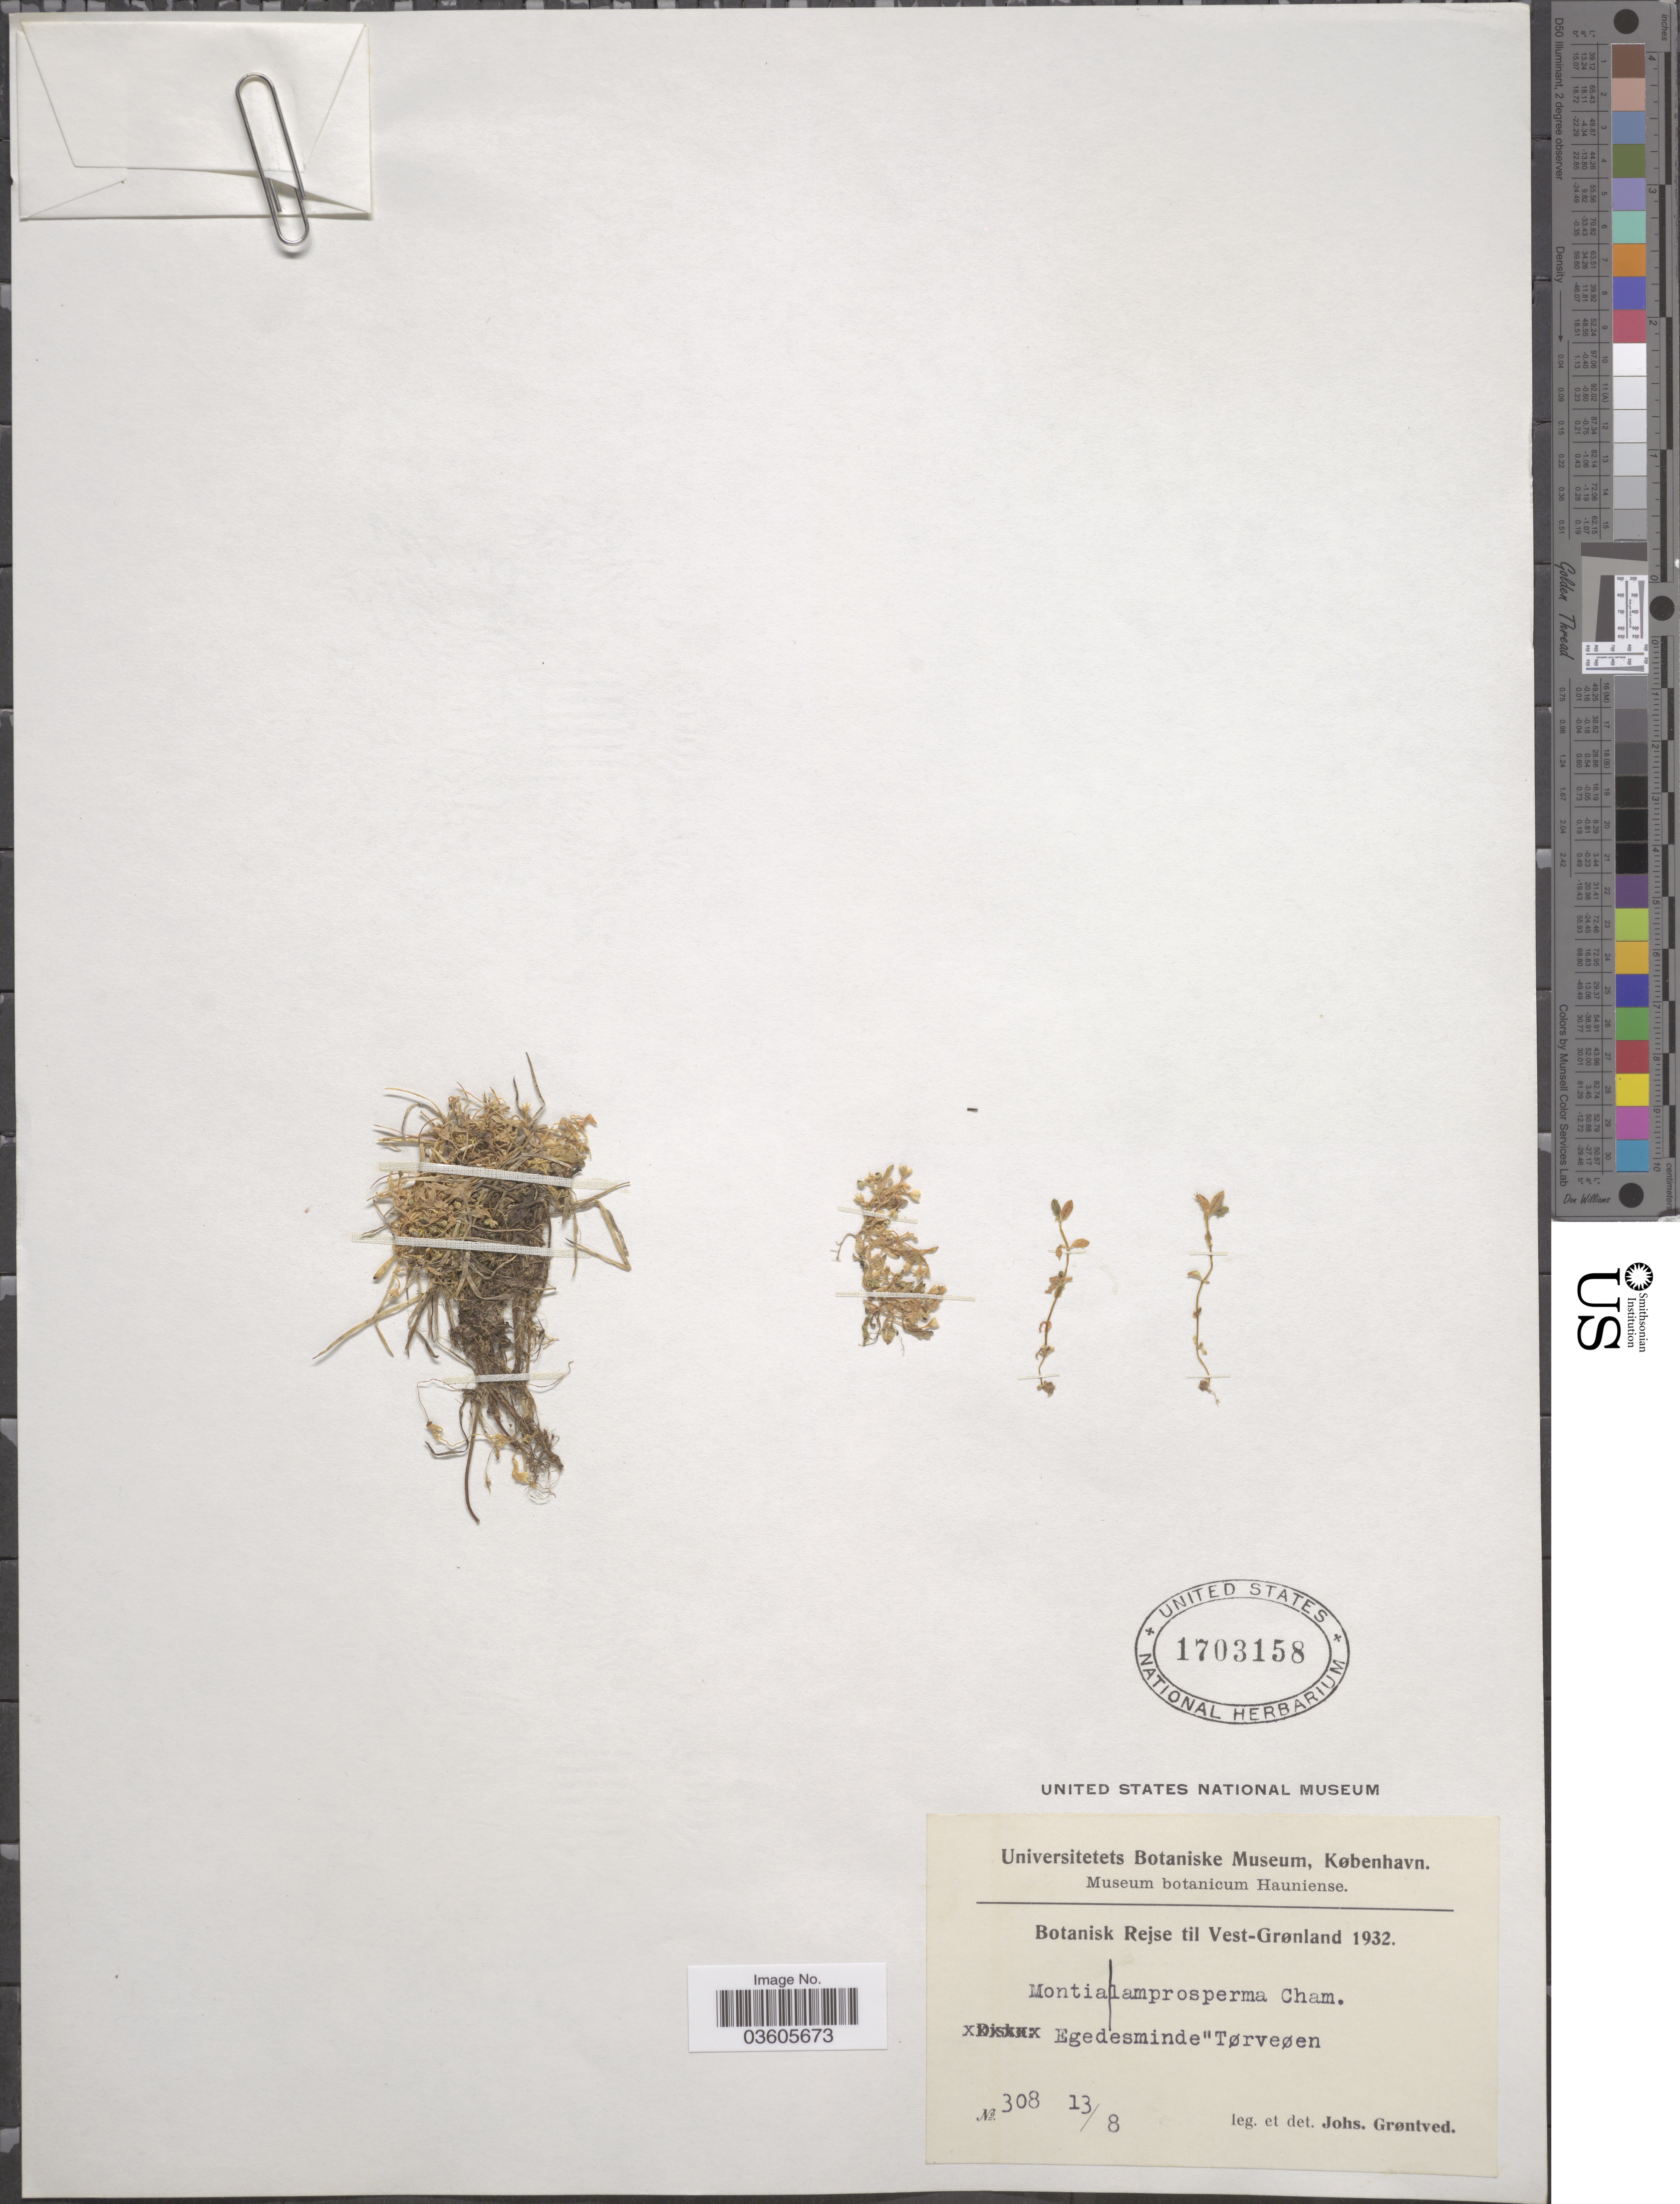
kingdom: Plantae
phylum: Tracheophyta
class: Magnoliopsida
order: Caryophyllales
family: Montiaceae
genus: Montia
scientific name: Montia fontana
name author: L.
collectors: J. Grøntved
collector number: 308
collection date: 1932-08-13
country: Greenland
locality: Vest-Grønland. Egedesminde Tørveøen.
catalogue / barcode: US 1703158